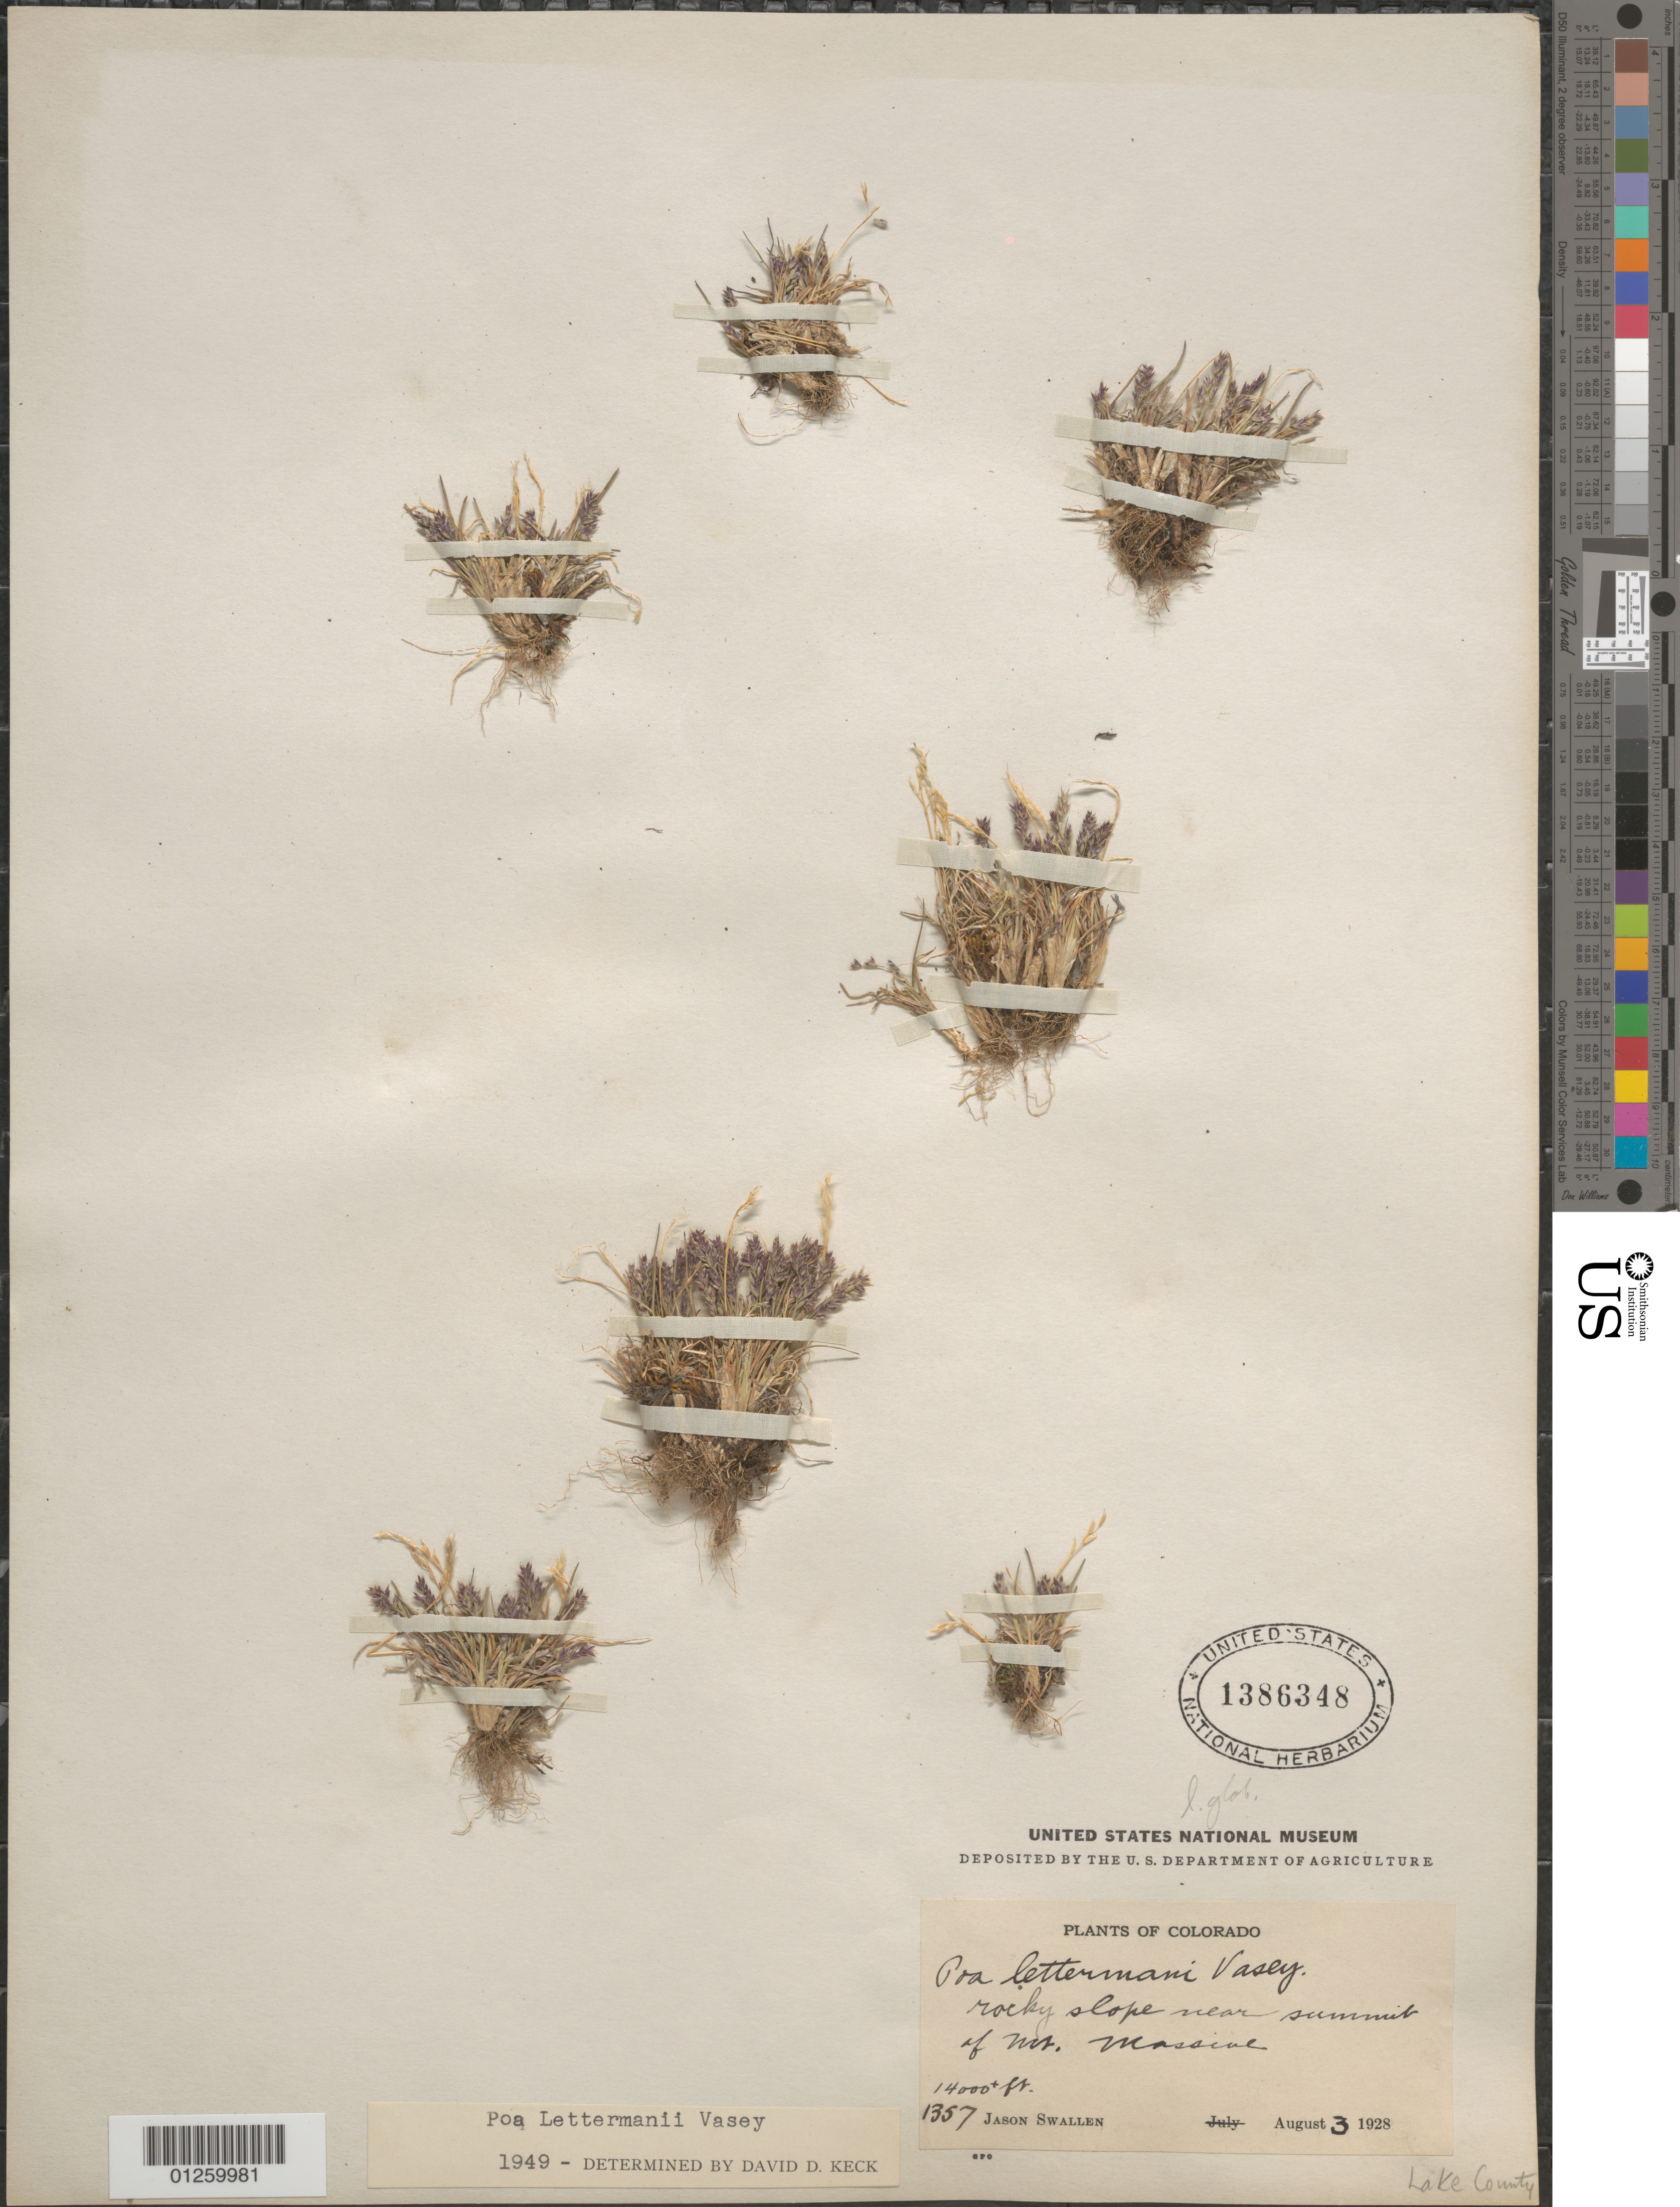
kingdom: Plantae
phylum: Tracheophyta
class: Liliopsida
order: Poales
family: Poaceae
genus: Poa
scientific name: Poa lettermanii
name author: Vasey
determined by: Soreng, Robert J., Research Associate (BOT), Smithsonian Institution - National Museum of Natural History (UNITED STATES)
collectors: J. R. Swallen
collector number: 1357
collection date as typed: August 3, 1928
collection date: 1928-08-03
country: United States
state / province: Colorado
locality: Mt. Massive.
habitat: rocky slope near summit of mt. Massive.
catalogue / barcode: US 1386348